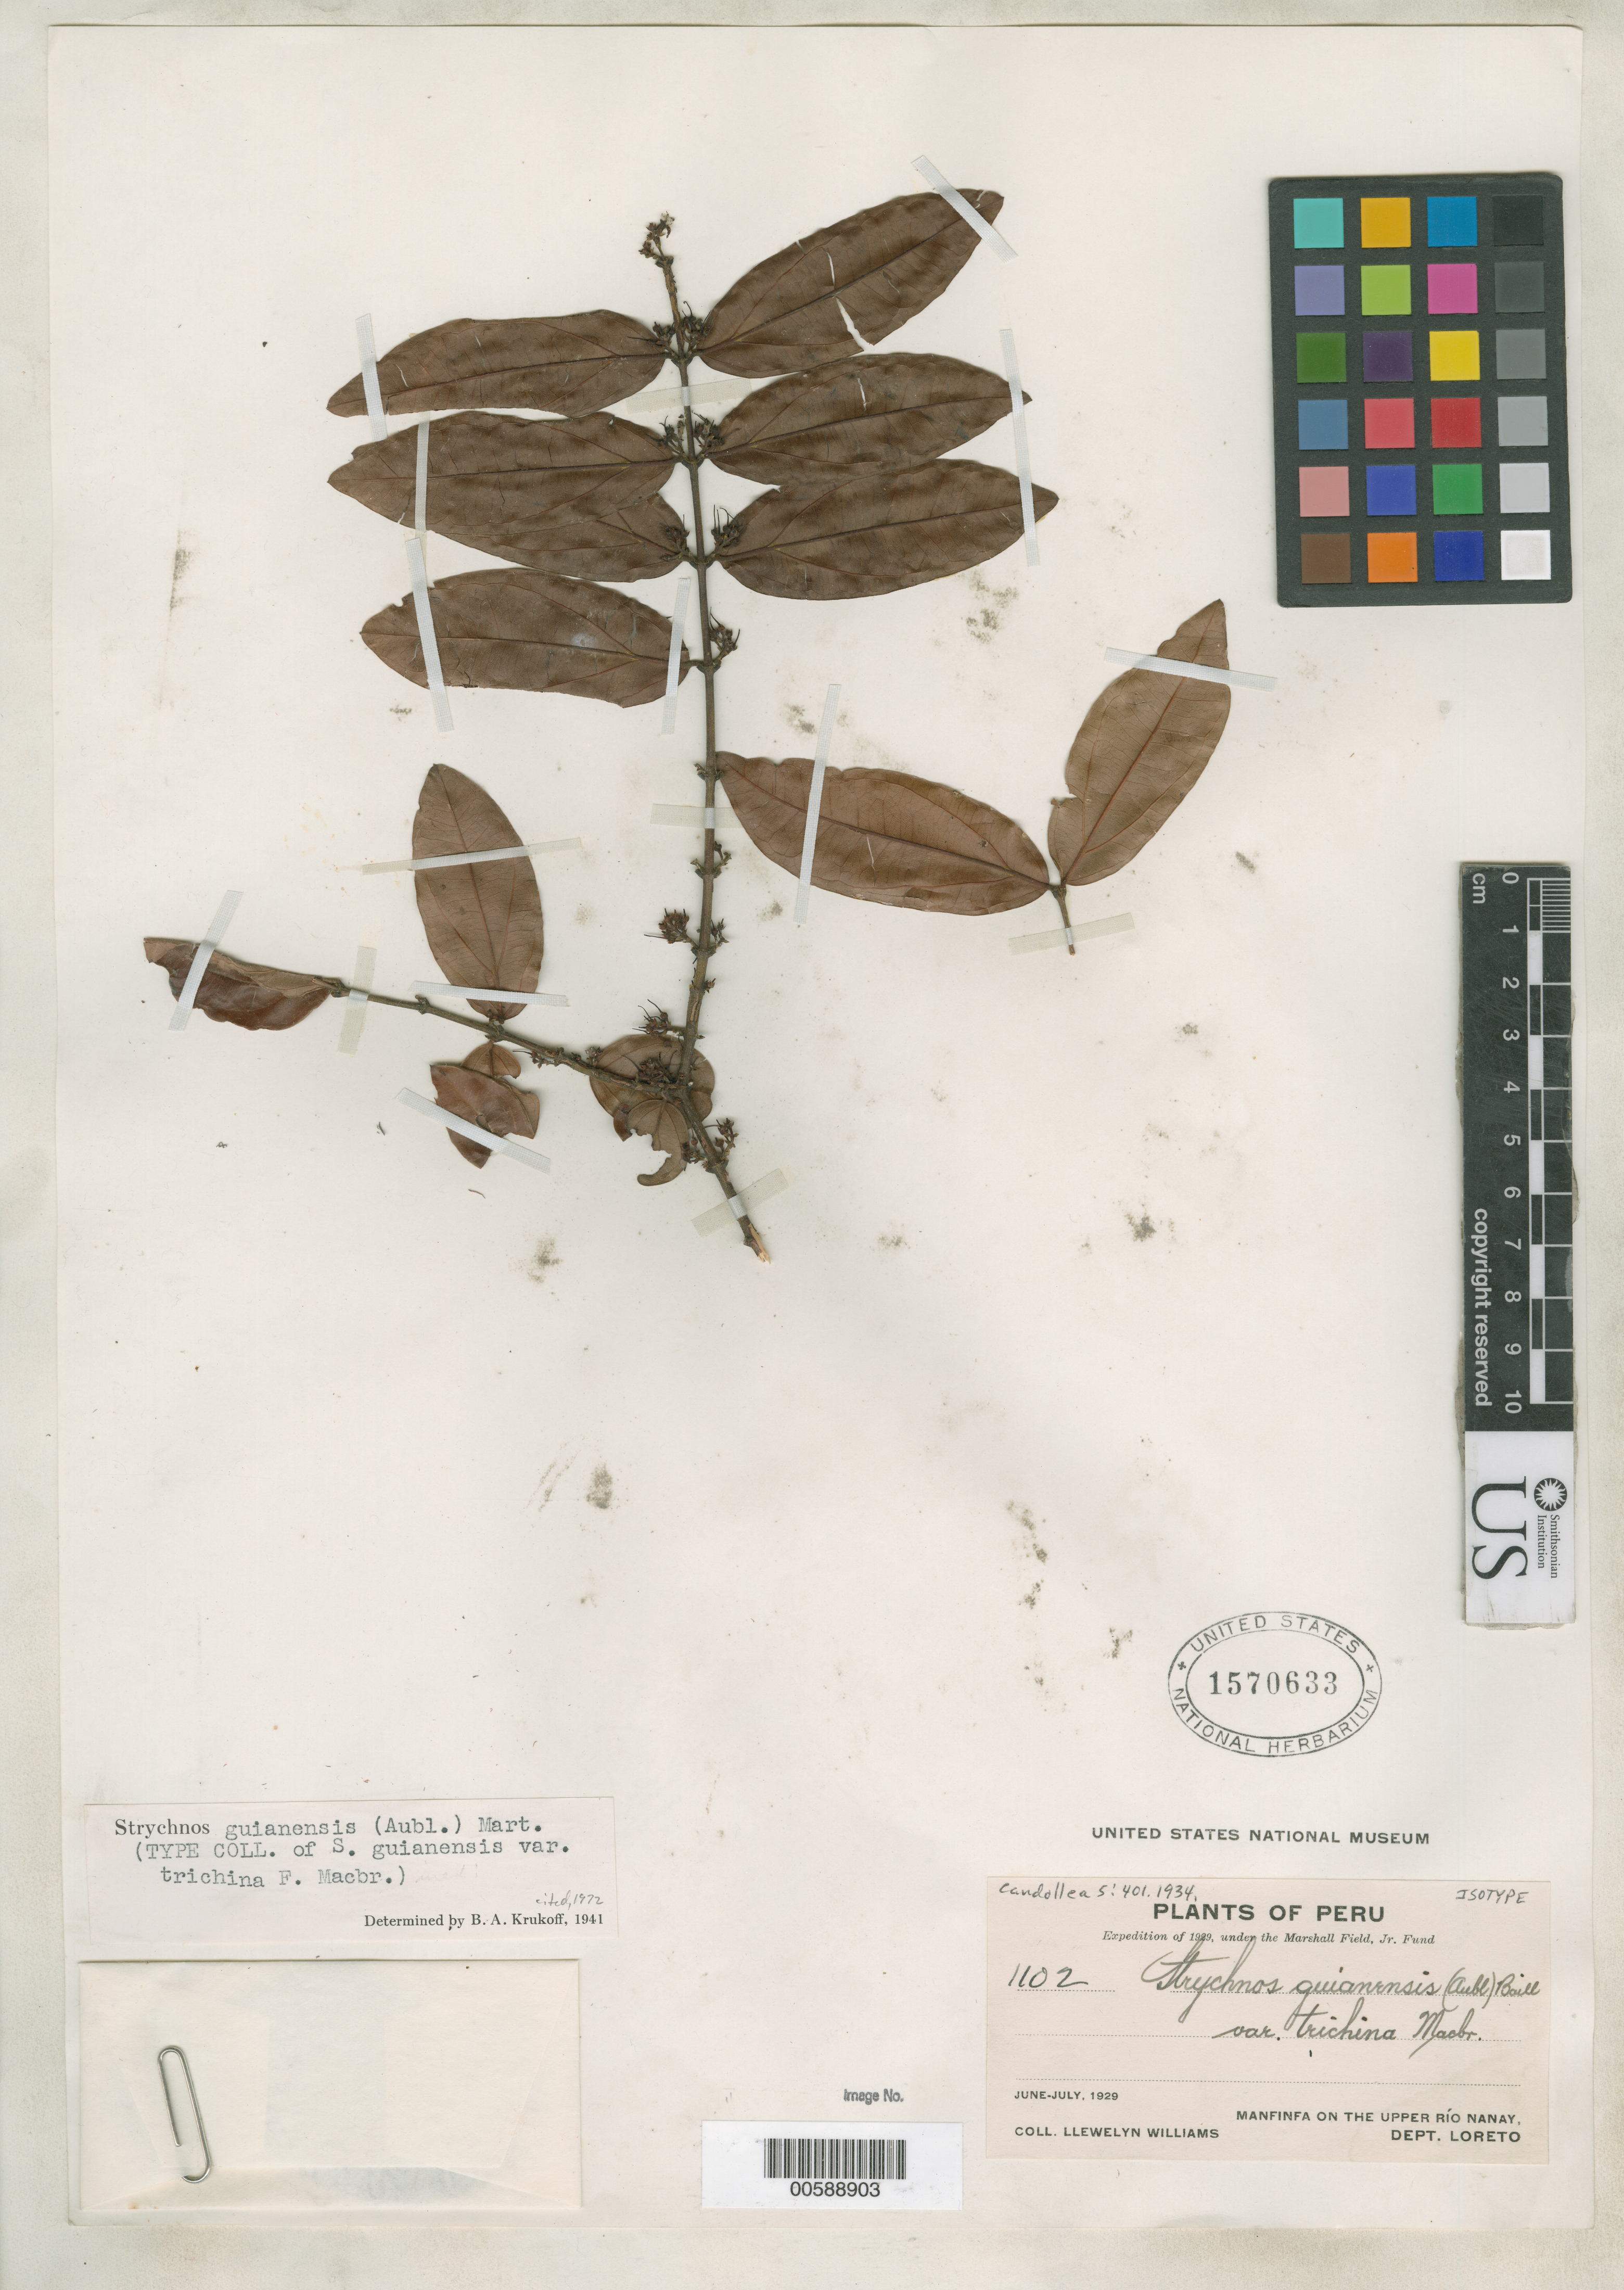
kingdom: Plantae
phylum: Tracheophyta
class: Magnoliopsida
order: Gentianales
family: Loganiaceae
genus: Strychnos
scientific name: Strychnos guianensis var. trichina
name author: J.F. Macbr.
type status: Isotype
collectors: Ll. Williams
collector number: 1102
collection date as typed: Jun 1929 to -- Jul 1929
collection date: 1929-06/1929-07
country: Peru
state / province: Loreto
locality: Manfinfa on upper Rio Nanay.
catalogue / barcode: US 1570633